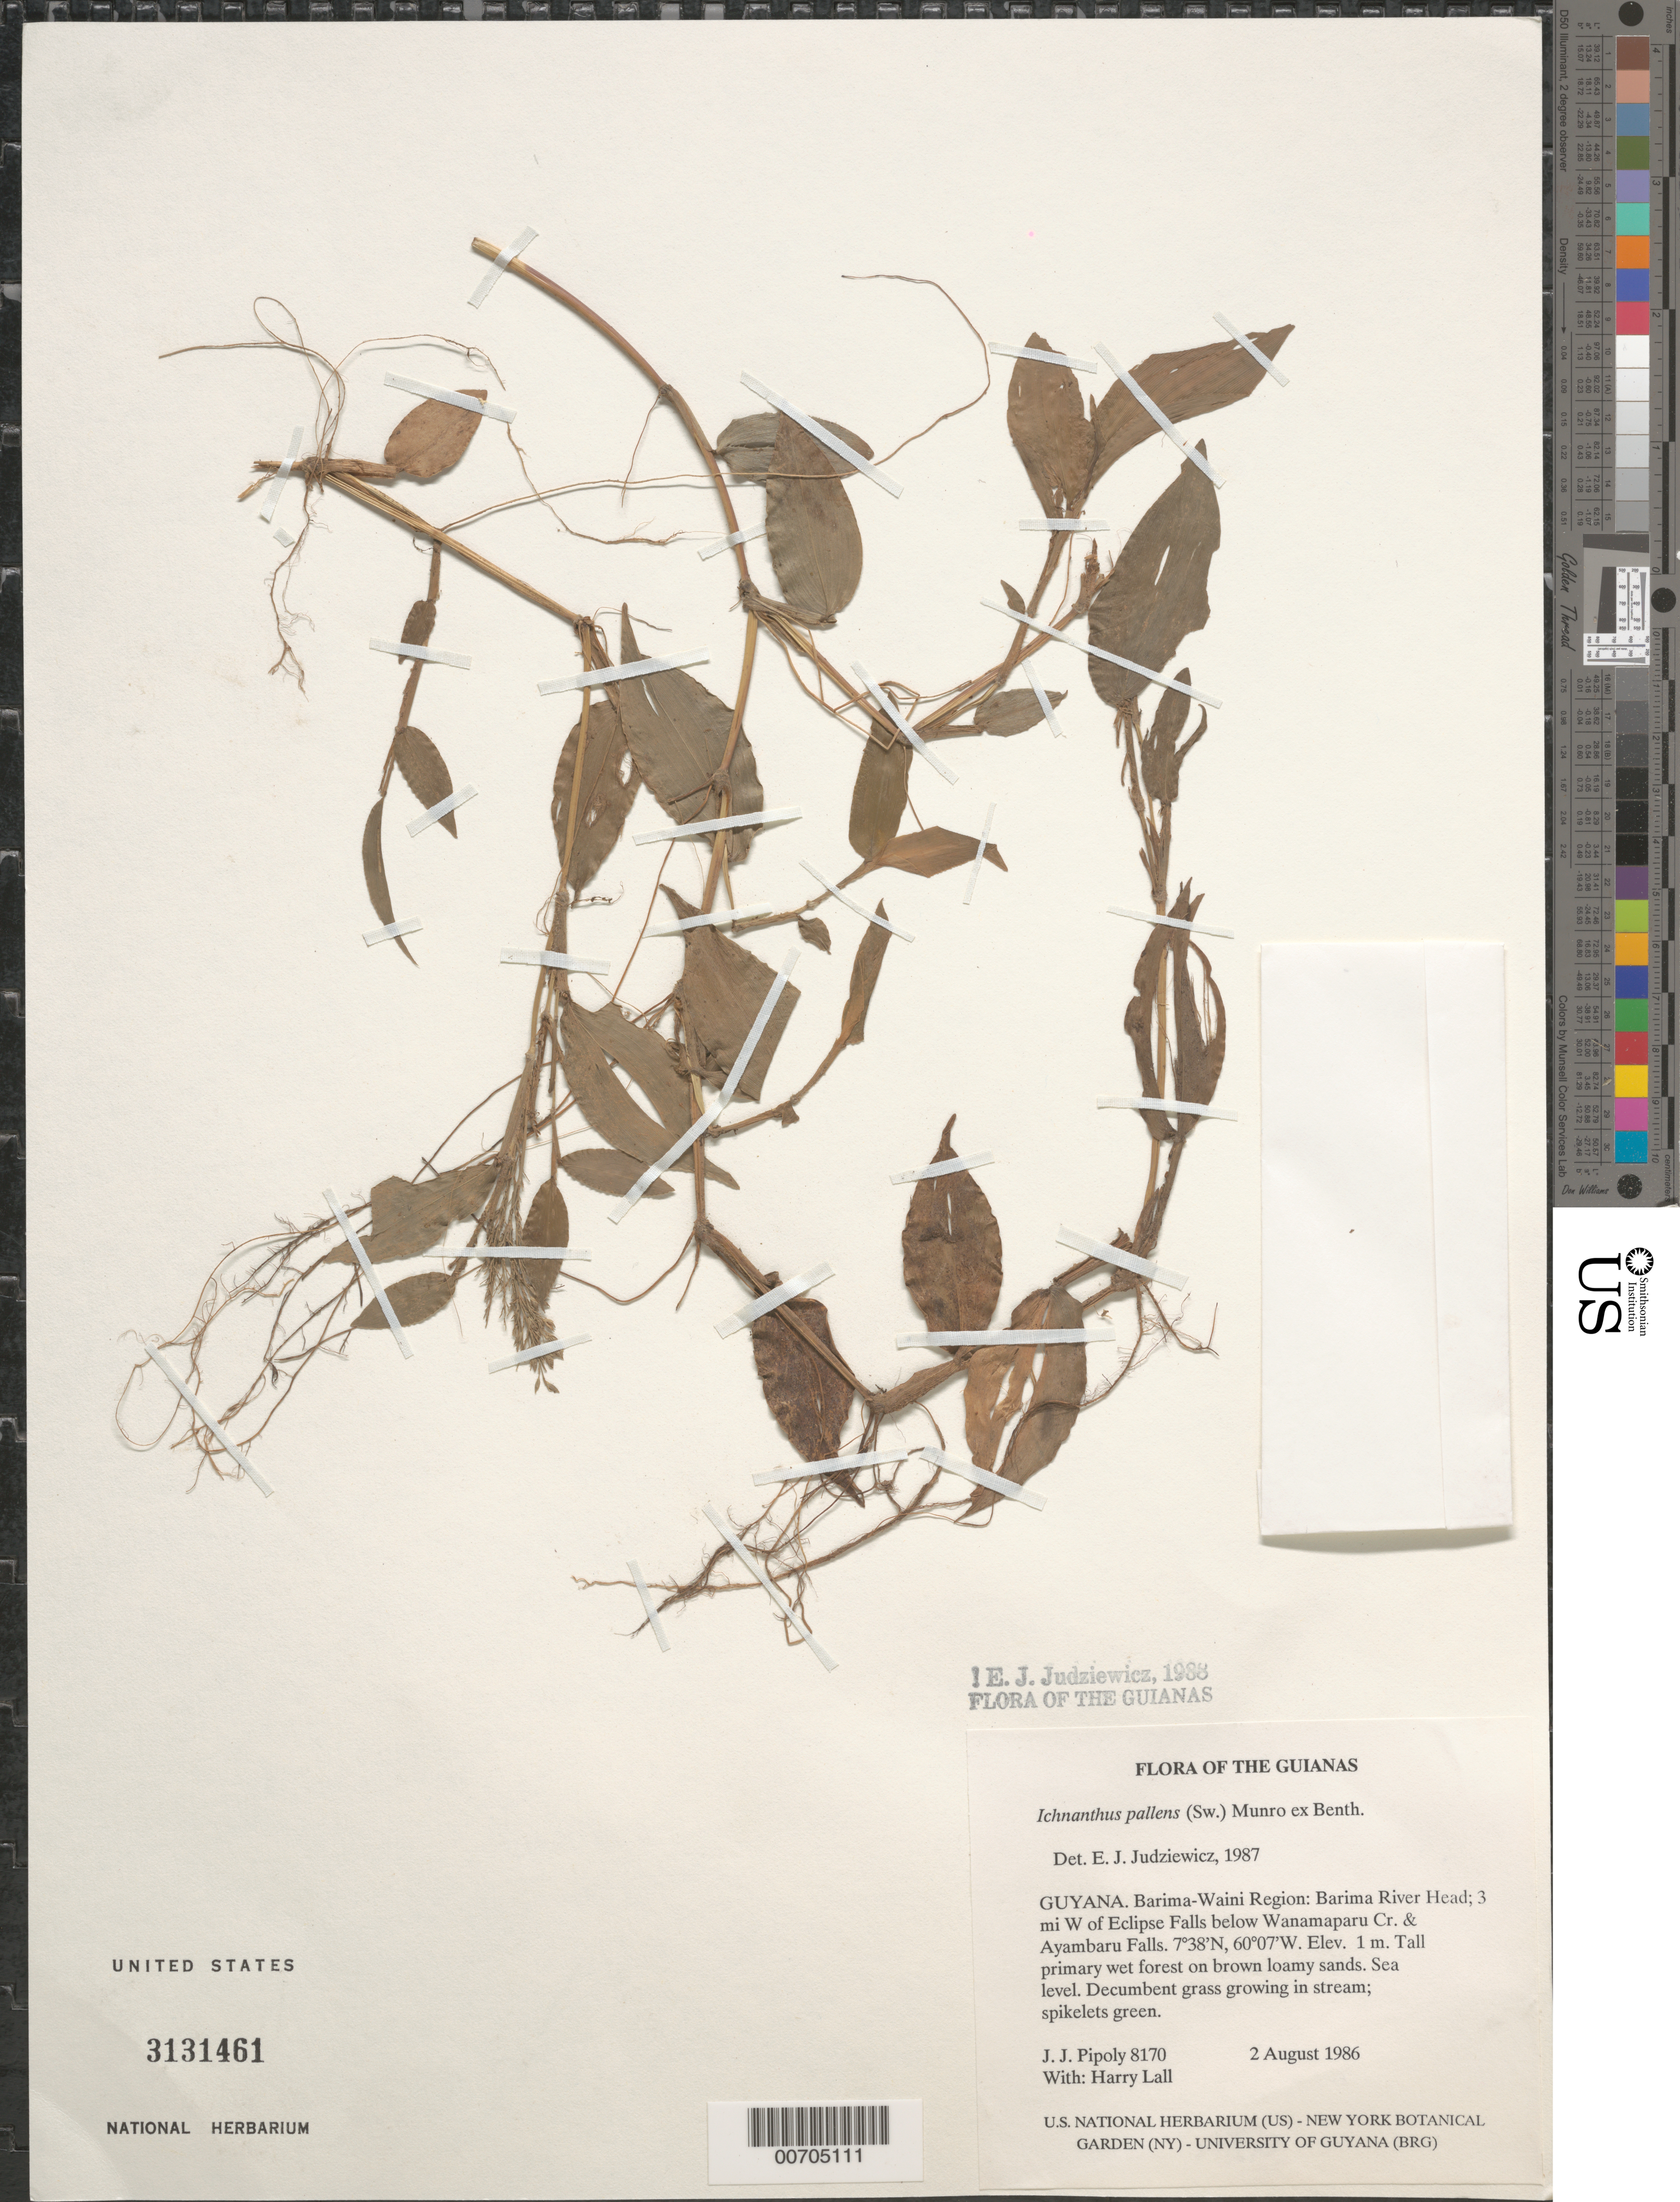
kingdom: Plantae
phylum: Tracheophyta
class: Liliopsida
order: Poales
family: Poaceae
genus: Ichnanthus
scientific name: Ichnanthus pallens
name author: (Sw.) Munro ex Benth.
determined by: Judziewicz, E. J.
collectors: J. J. Pipoly & H. Lall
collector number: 8170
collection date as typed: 2 August 1986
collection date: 1986-08-02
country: Guyana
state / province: Barima-Waini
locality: Barima River head; 3 mi W of Eclipse Falls below Wanamaparu Cr. & Ayambaru Falls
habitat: Tall primary wet forest on brown loamy sands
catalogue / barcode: US 3131461